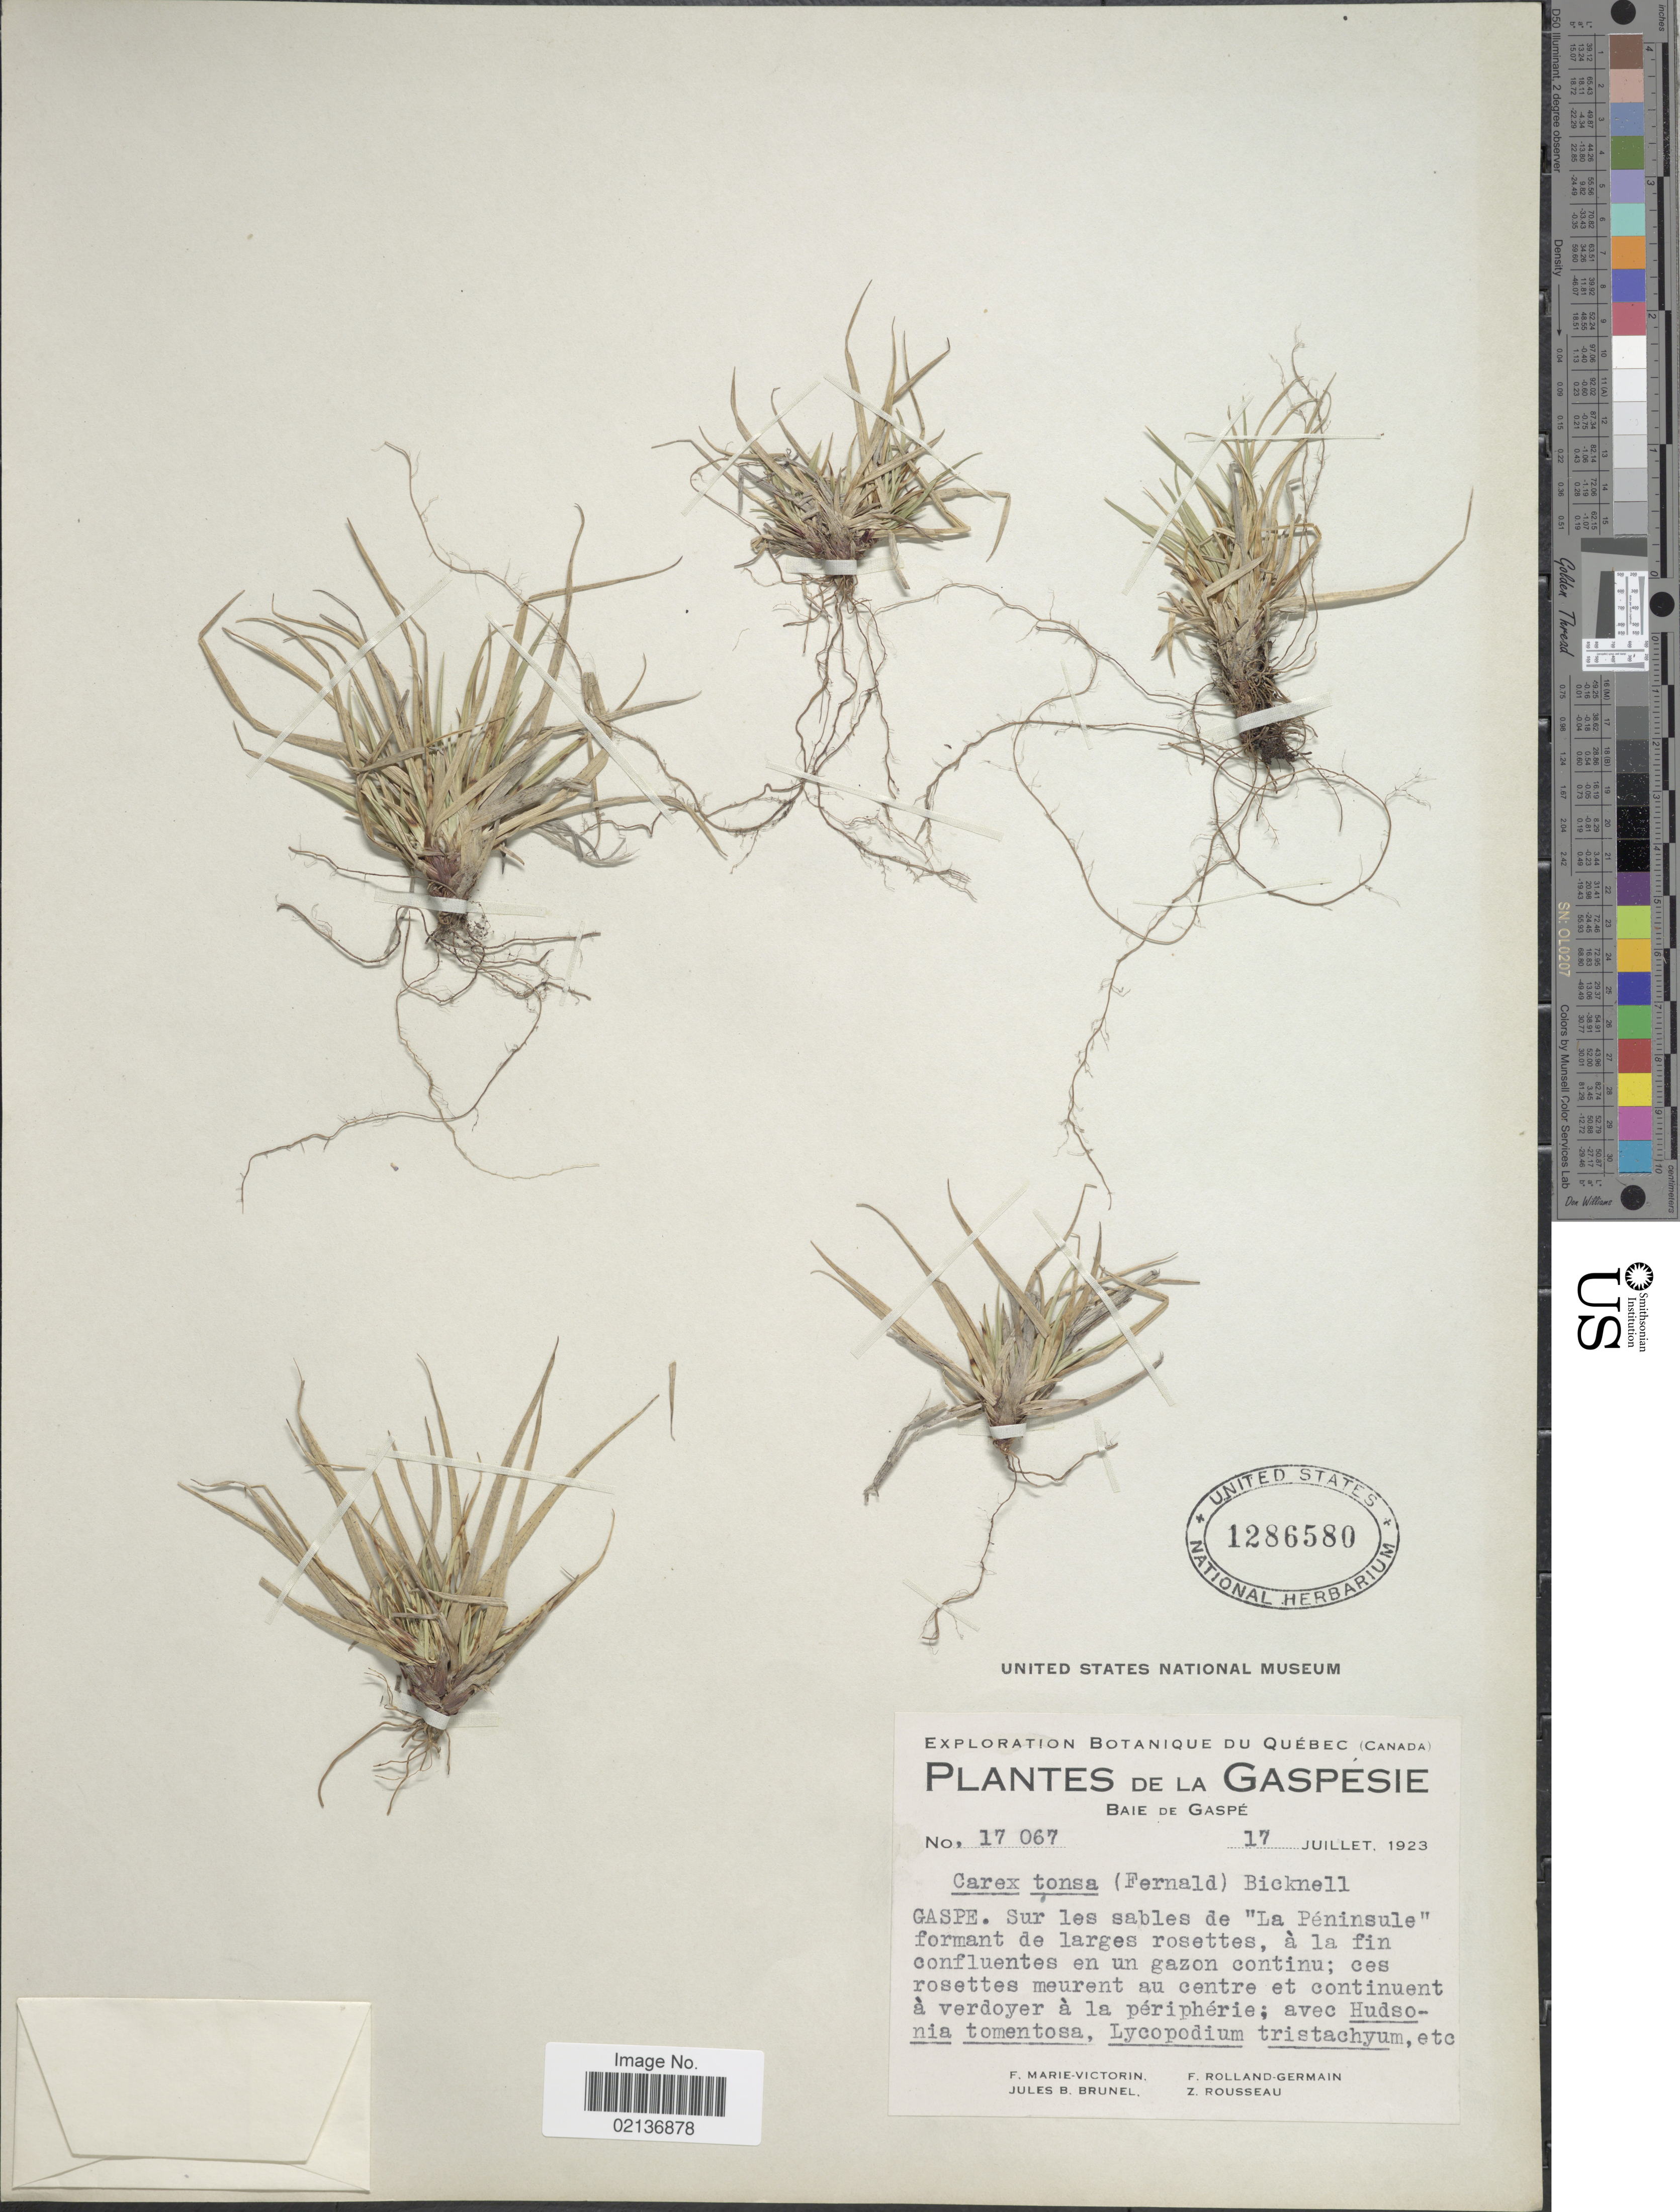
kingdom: Plantae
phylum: Tracheophyta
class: Liliopsida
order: Poales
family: Cyperaceae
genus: Carex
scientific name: Carex tonsa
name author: (Fernald) E.P. Bicknell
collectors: F. Marie-Victorin, Rolland-Germain, J. Brunel & Z. Rousseau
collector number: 17067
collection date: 1923-07-17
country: Canada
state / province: Quebec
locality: De La Gaspesie, Baie de Gaspe, Sur les sables de "La Peninsule" formant de larges rosettes, a la fin confluentes en un gazon continu, ces rosettes meurent au centre et continiuent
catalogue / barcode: US 1286580